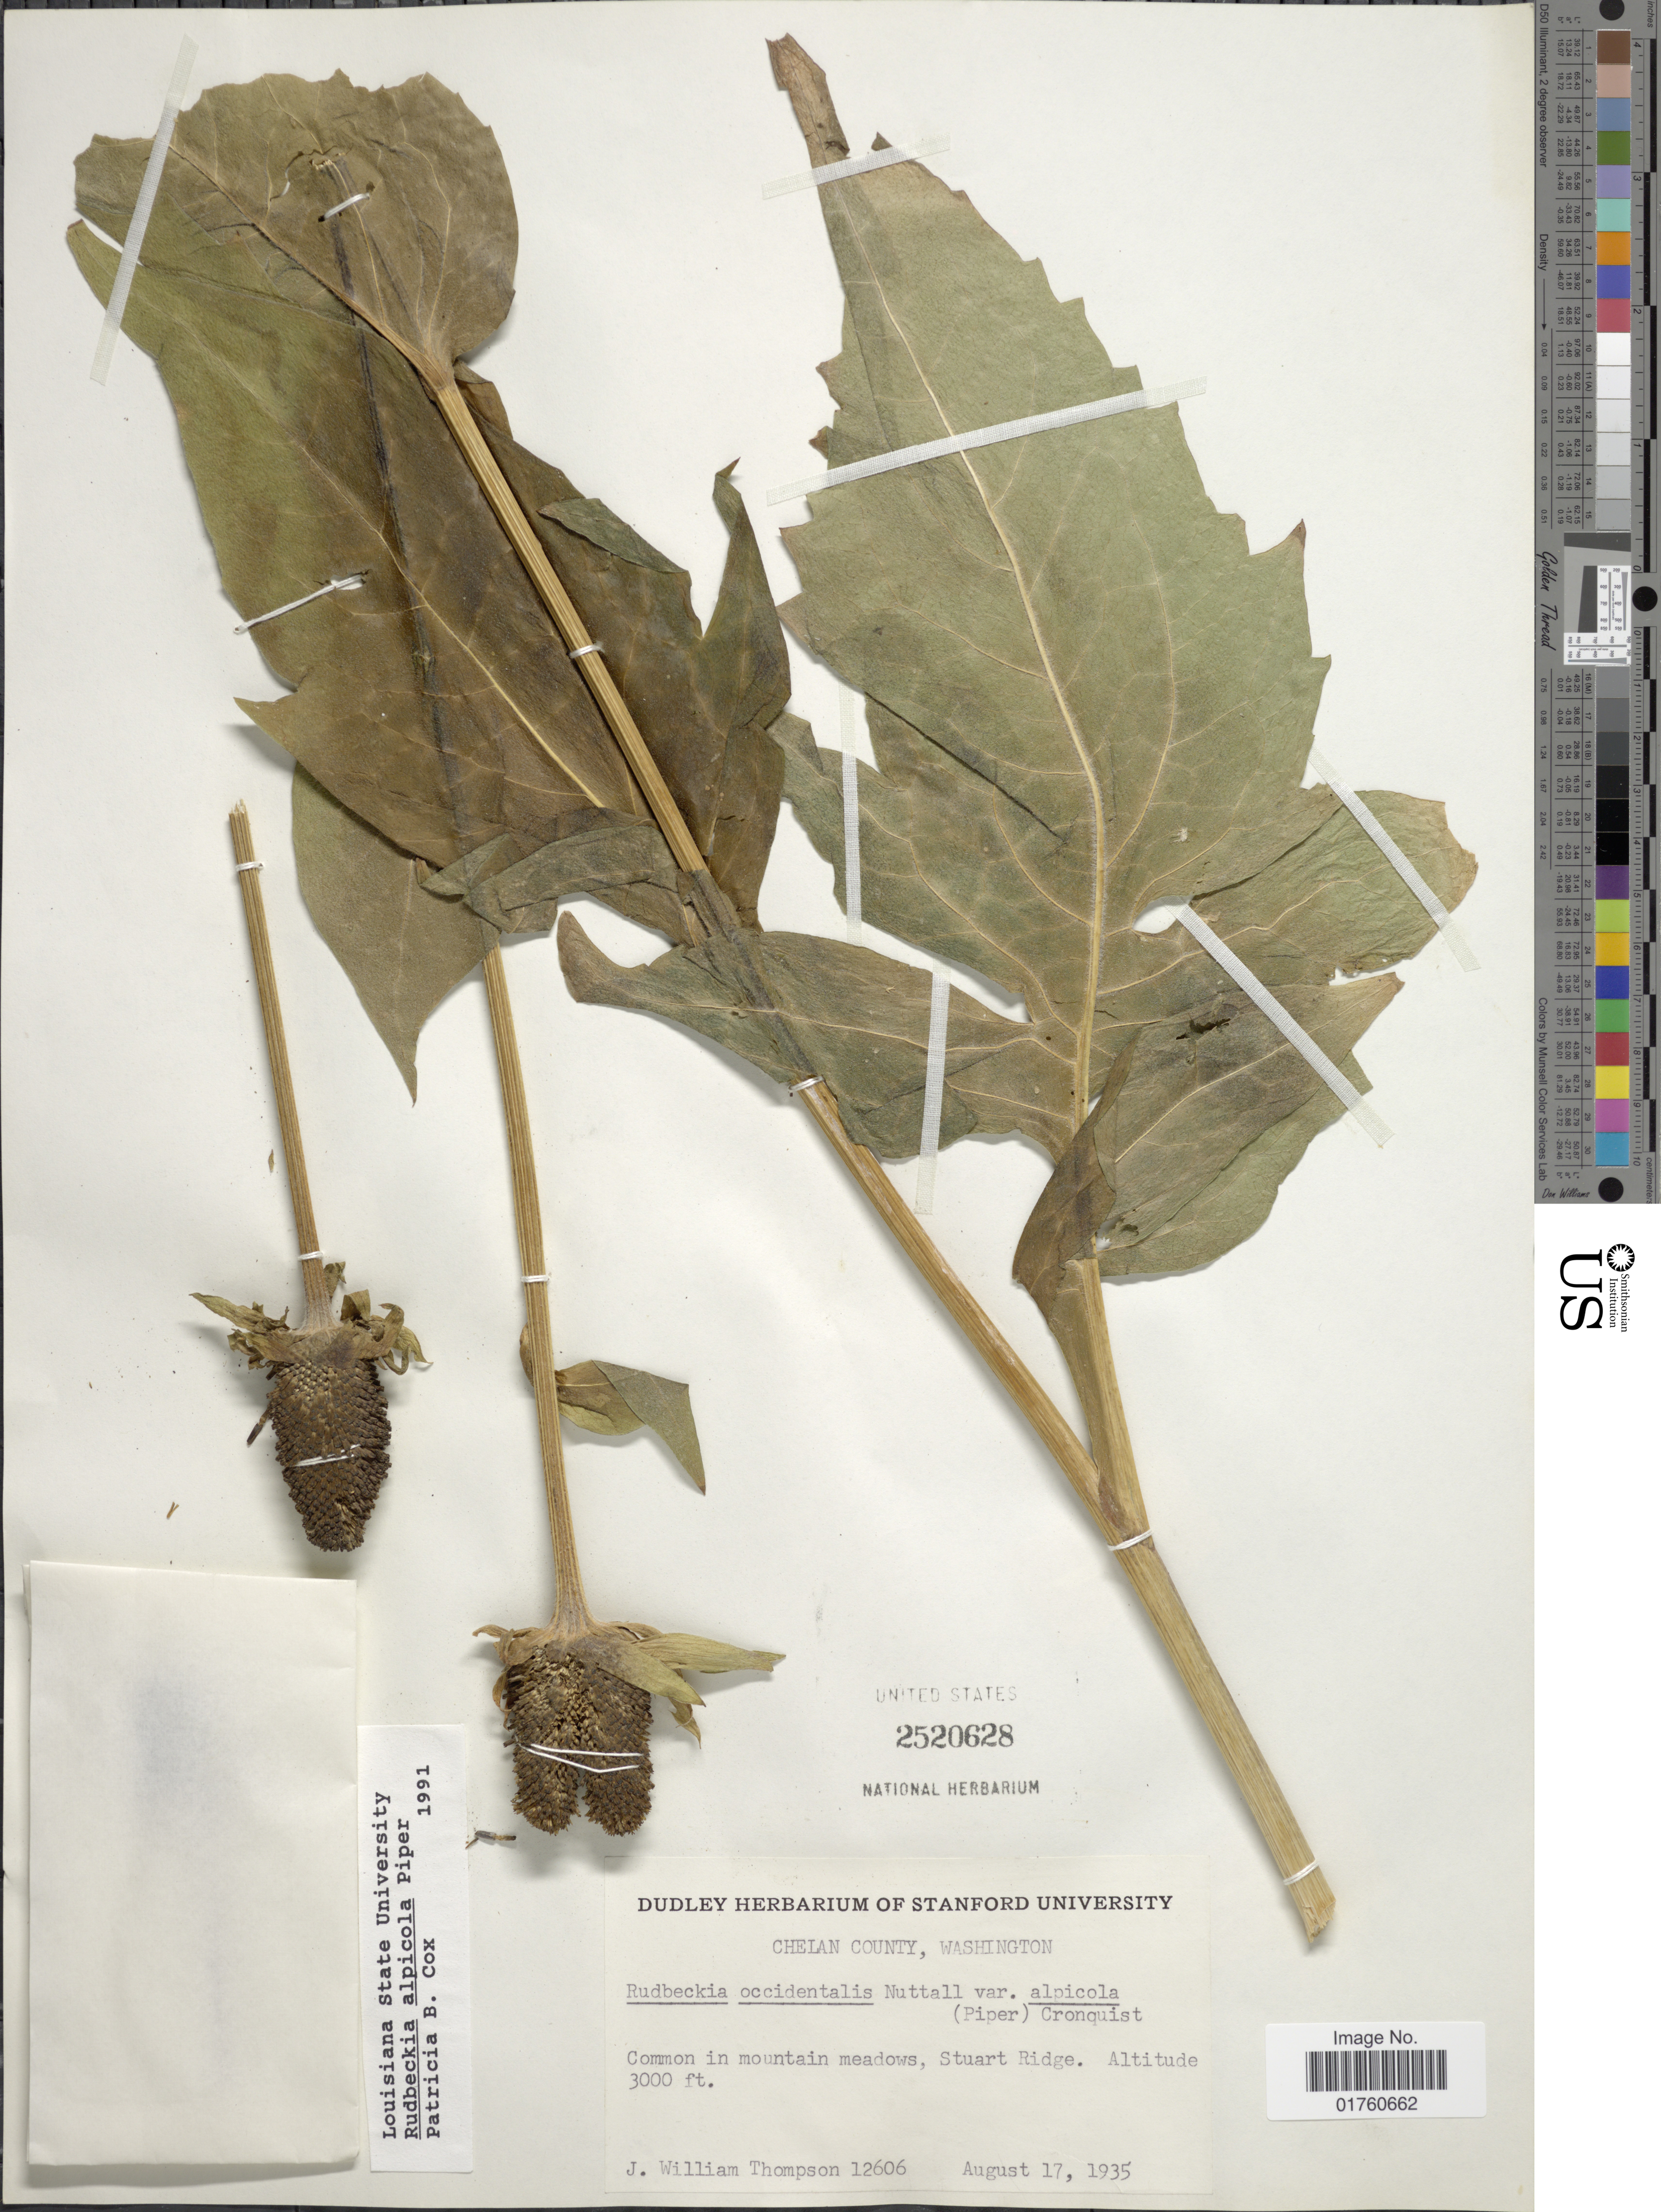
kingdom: Plantae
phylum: Tracheophyta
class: Magnoliopsida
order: Asterales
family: Asteraceae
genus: Rudbeckia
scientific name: Rudbeckia alpicola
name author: Piper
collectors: J. W. Thompson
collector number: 12606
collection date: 1935-08-17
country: United States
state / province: Washington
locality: Chelan County, Common in mountain meadows, Stuart Ridge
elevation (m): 914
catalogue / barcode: US 2520628